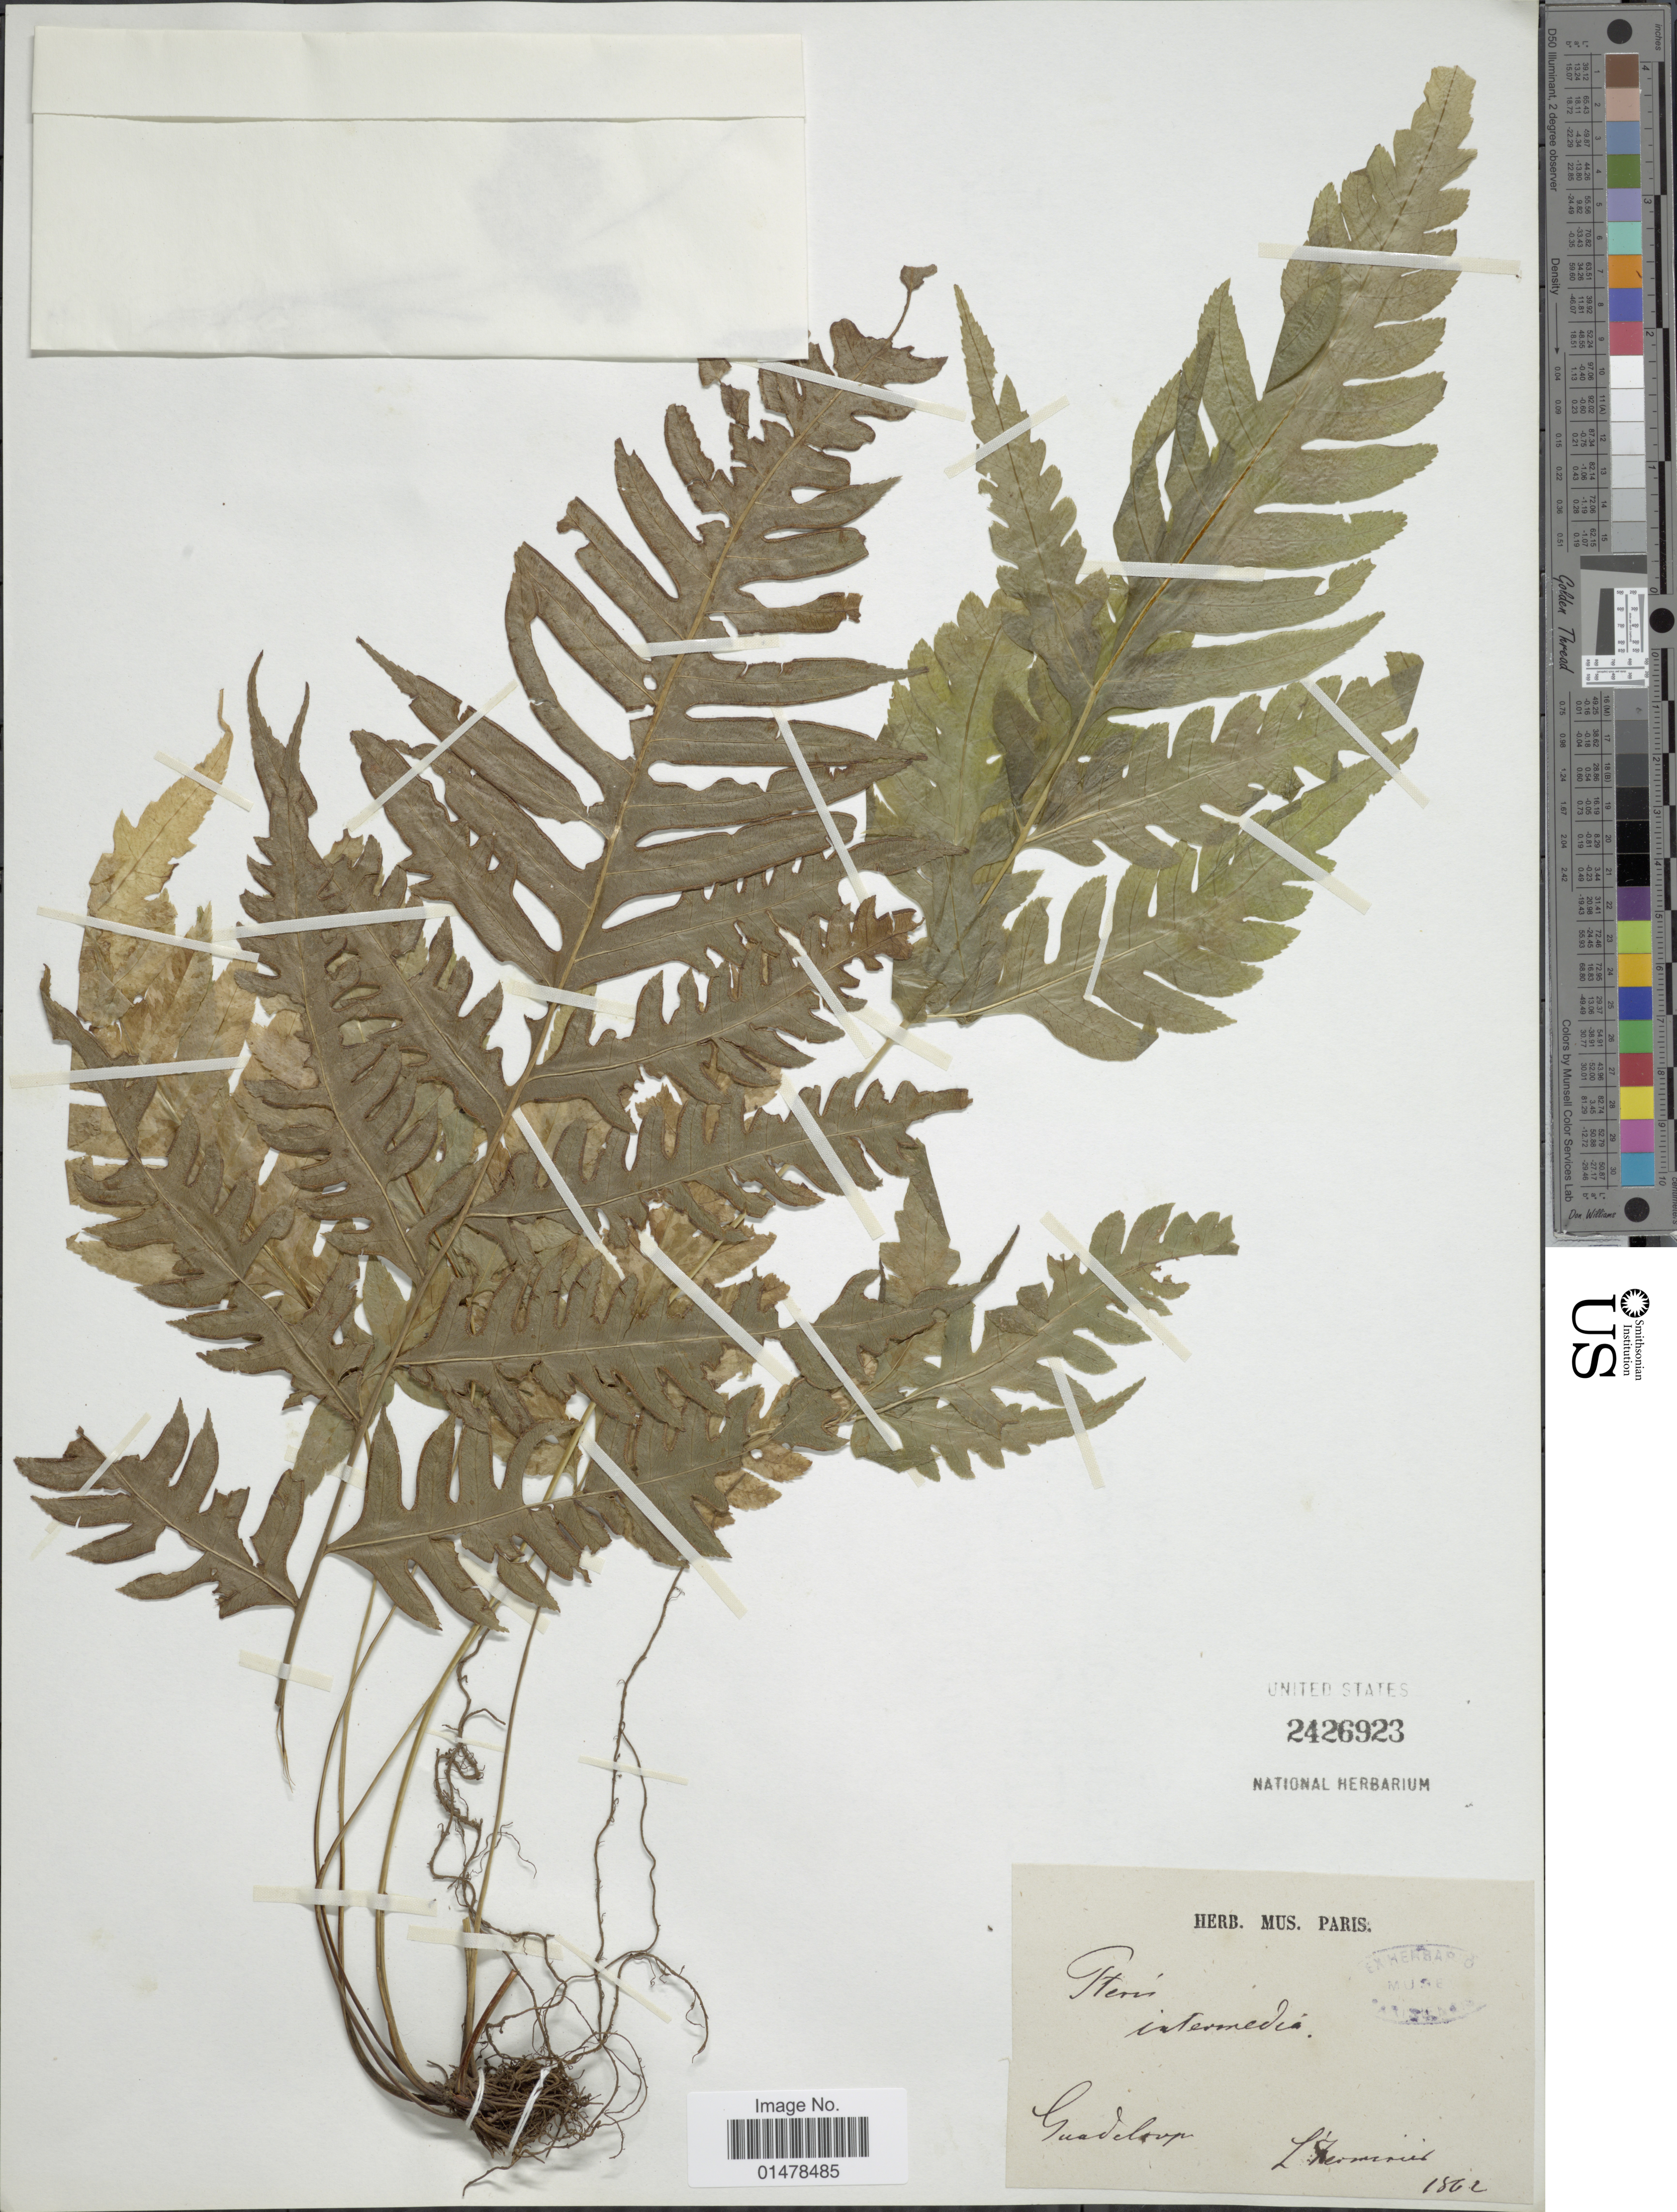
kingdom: Plantae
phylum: Tracheophyta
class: Polypodiopsida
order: Polypodiales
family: Pteridaceae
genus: Pteris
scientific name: Pteris arborea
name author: L.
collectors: -. L'Herminier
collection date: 1862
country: Guadeloupe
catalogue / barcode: US 2426923